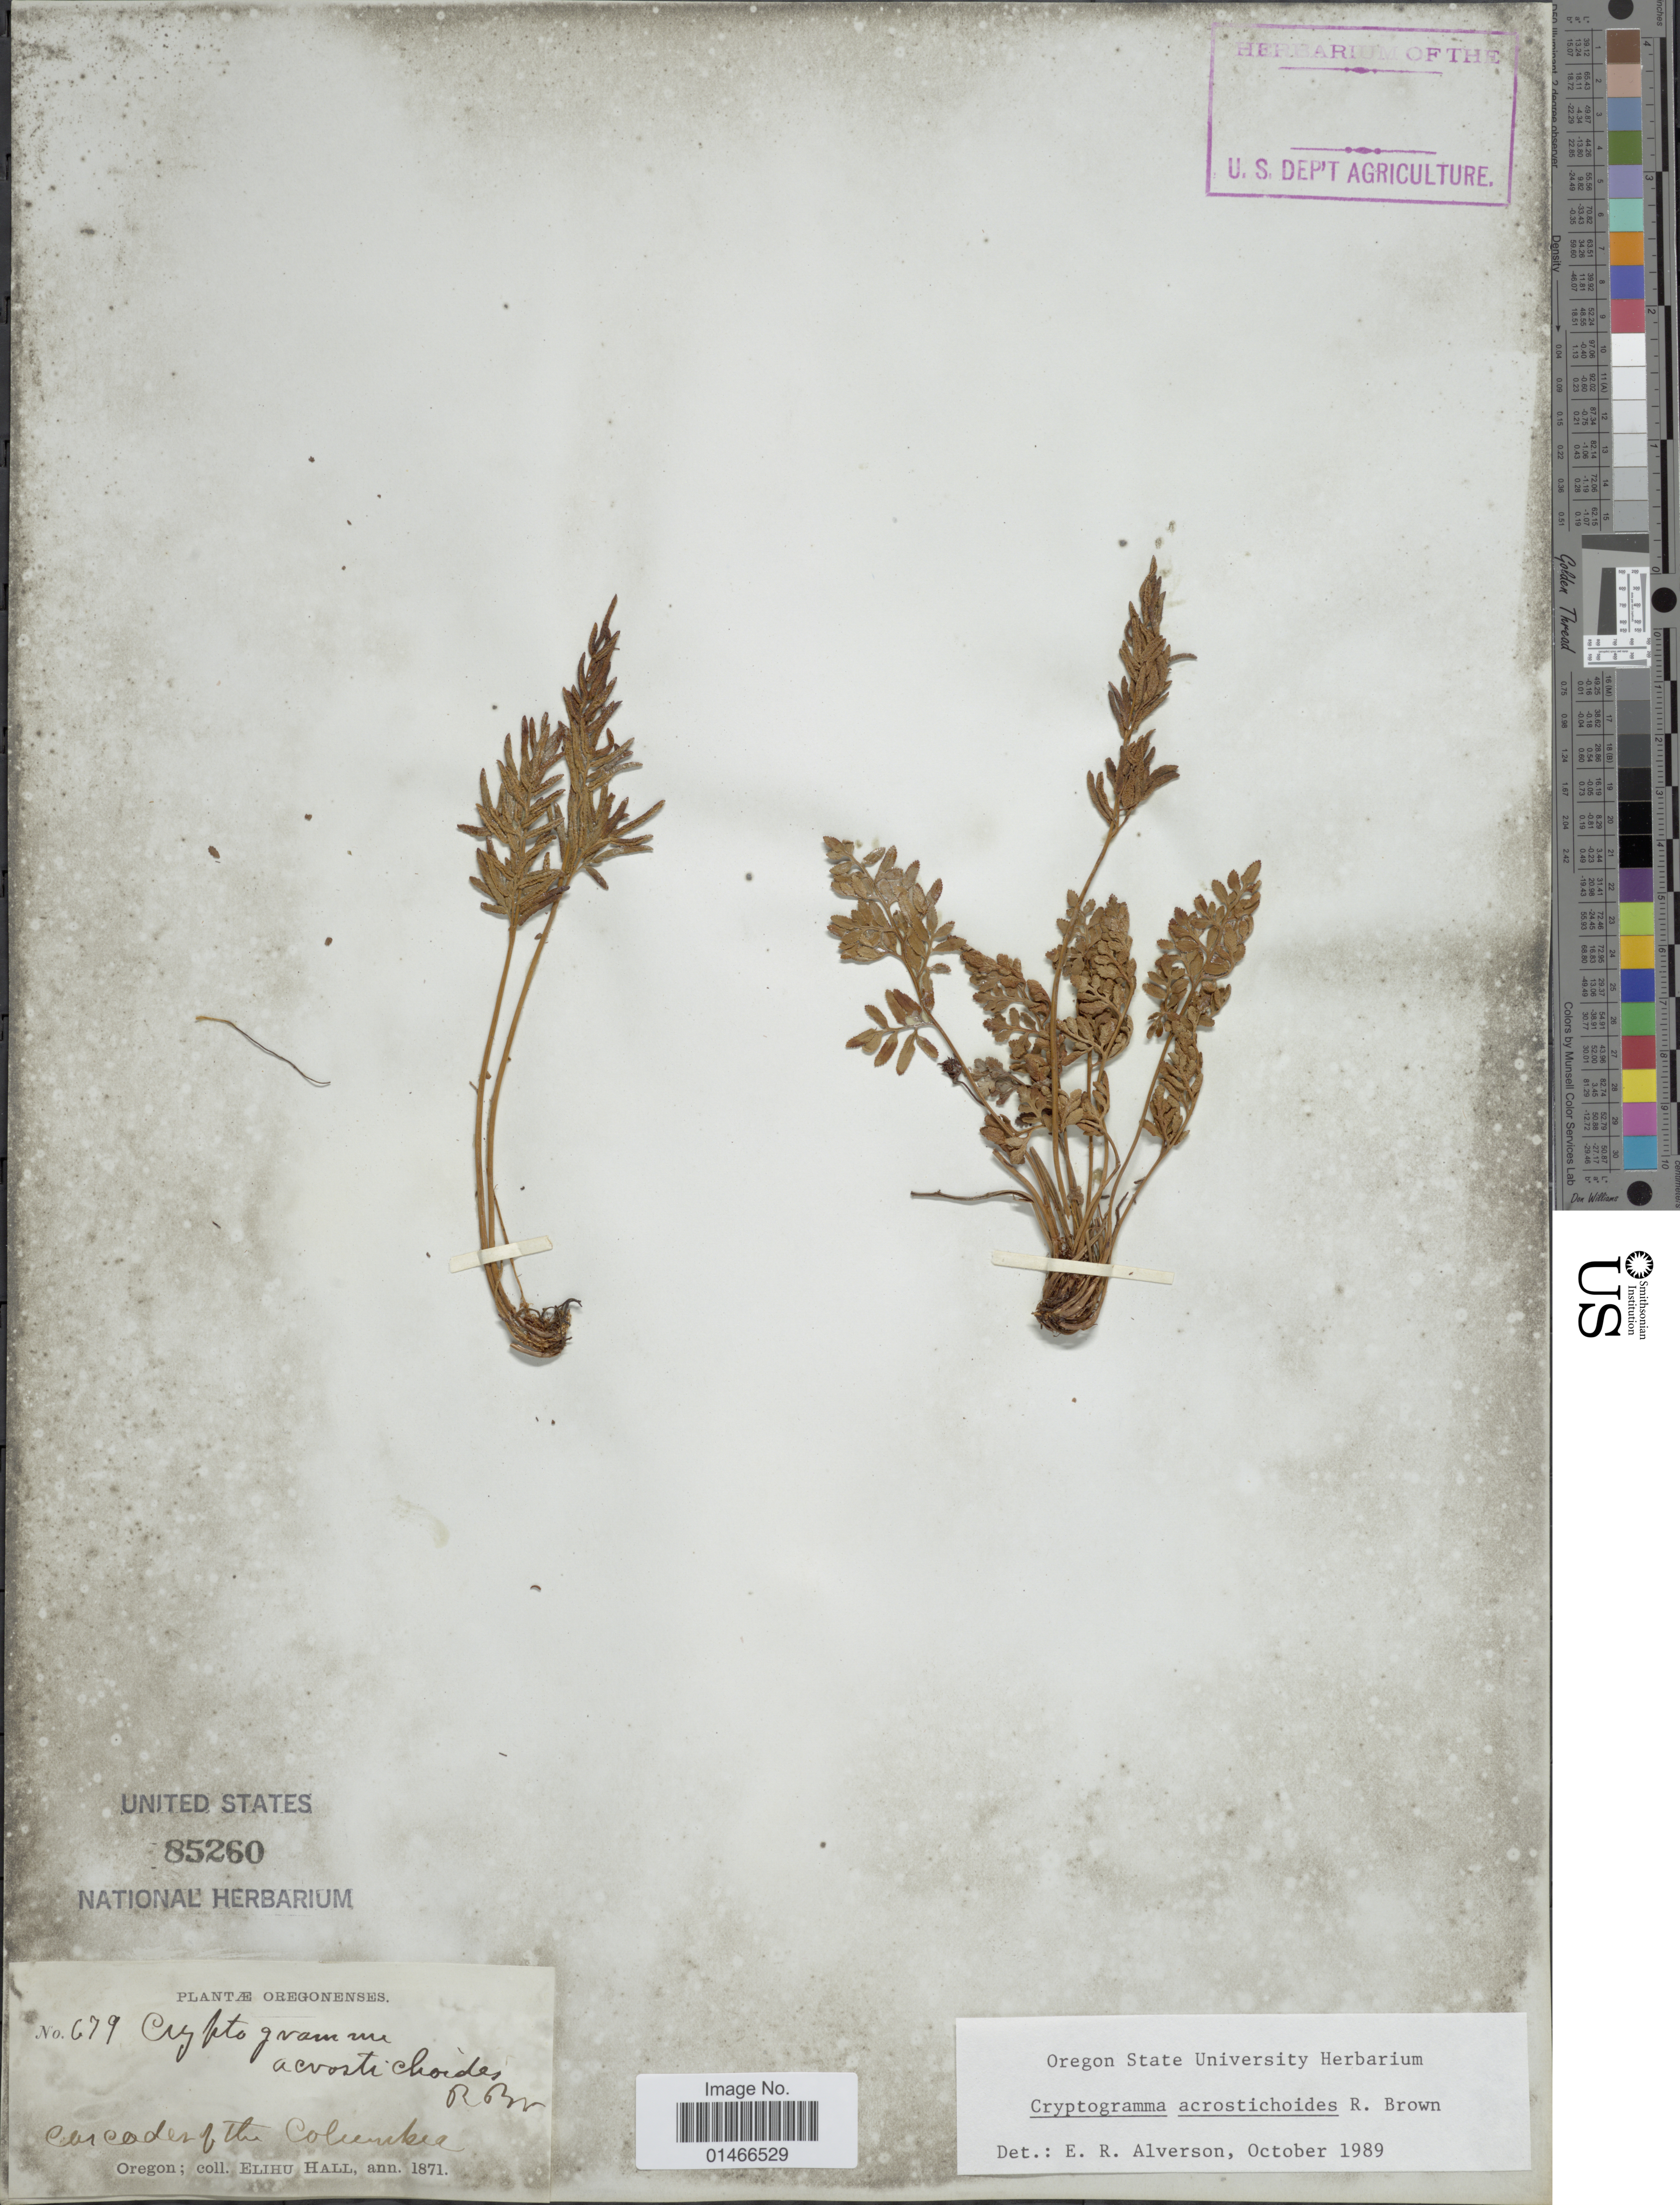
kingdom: Plantae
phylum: Tracheophyta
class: Polypodiopsida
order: Polypodiales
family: Pteridaceae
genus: Cryptogramma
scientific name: Cryptogramma acrostichoides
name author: R. Br.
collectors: E. Hall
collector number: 679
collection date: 1871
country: United States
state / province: Oregon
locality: Plantae Oregonenses. Cascades of the Columbia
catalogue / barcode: US 85260